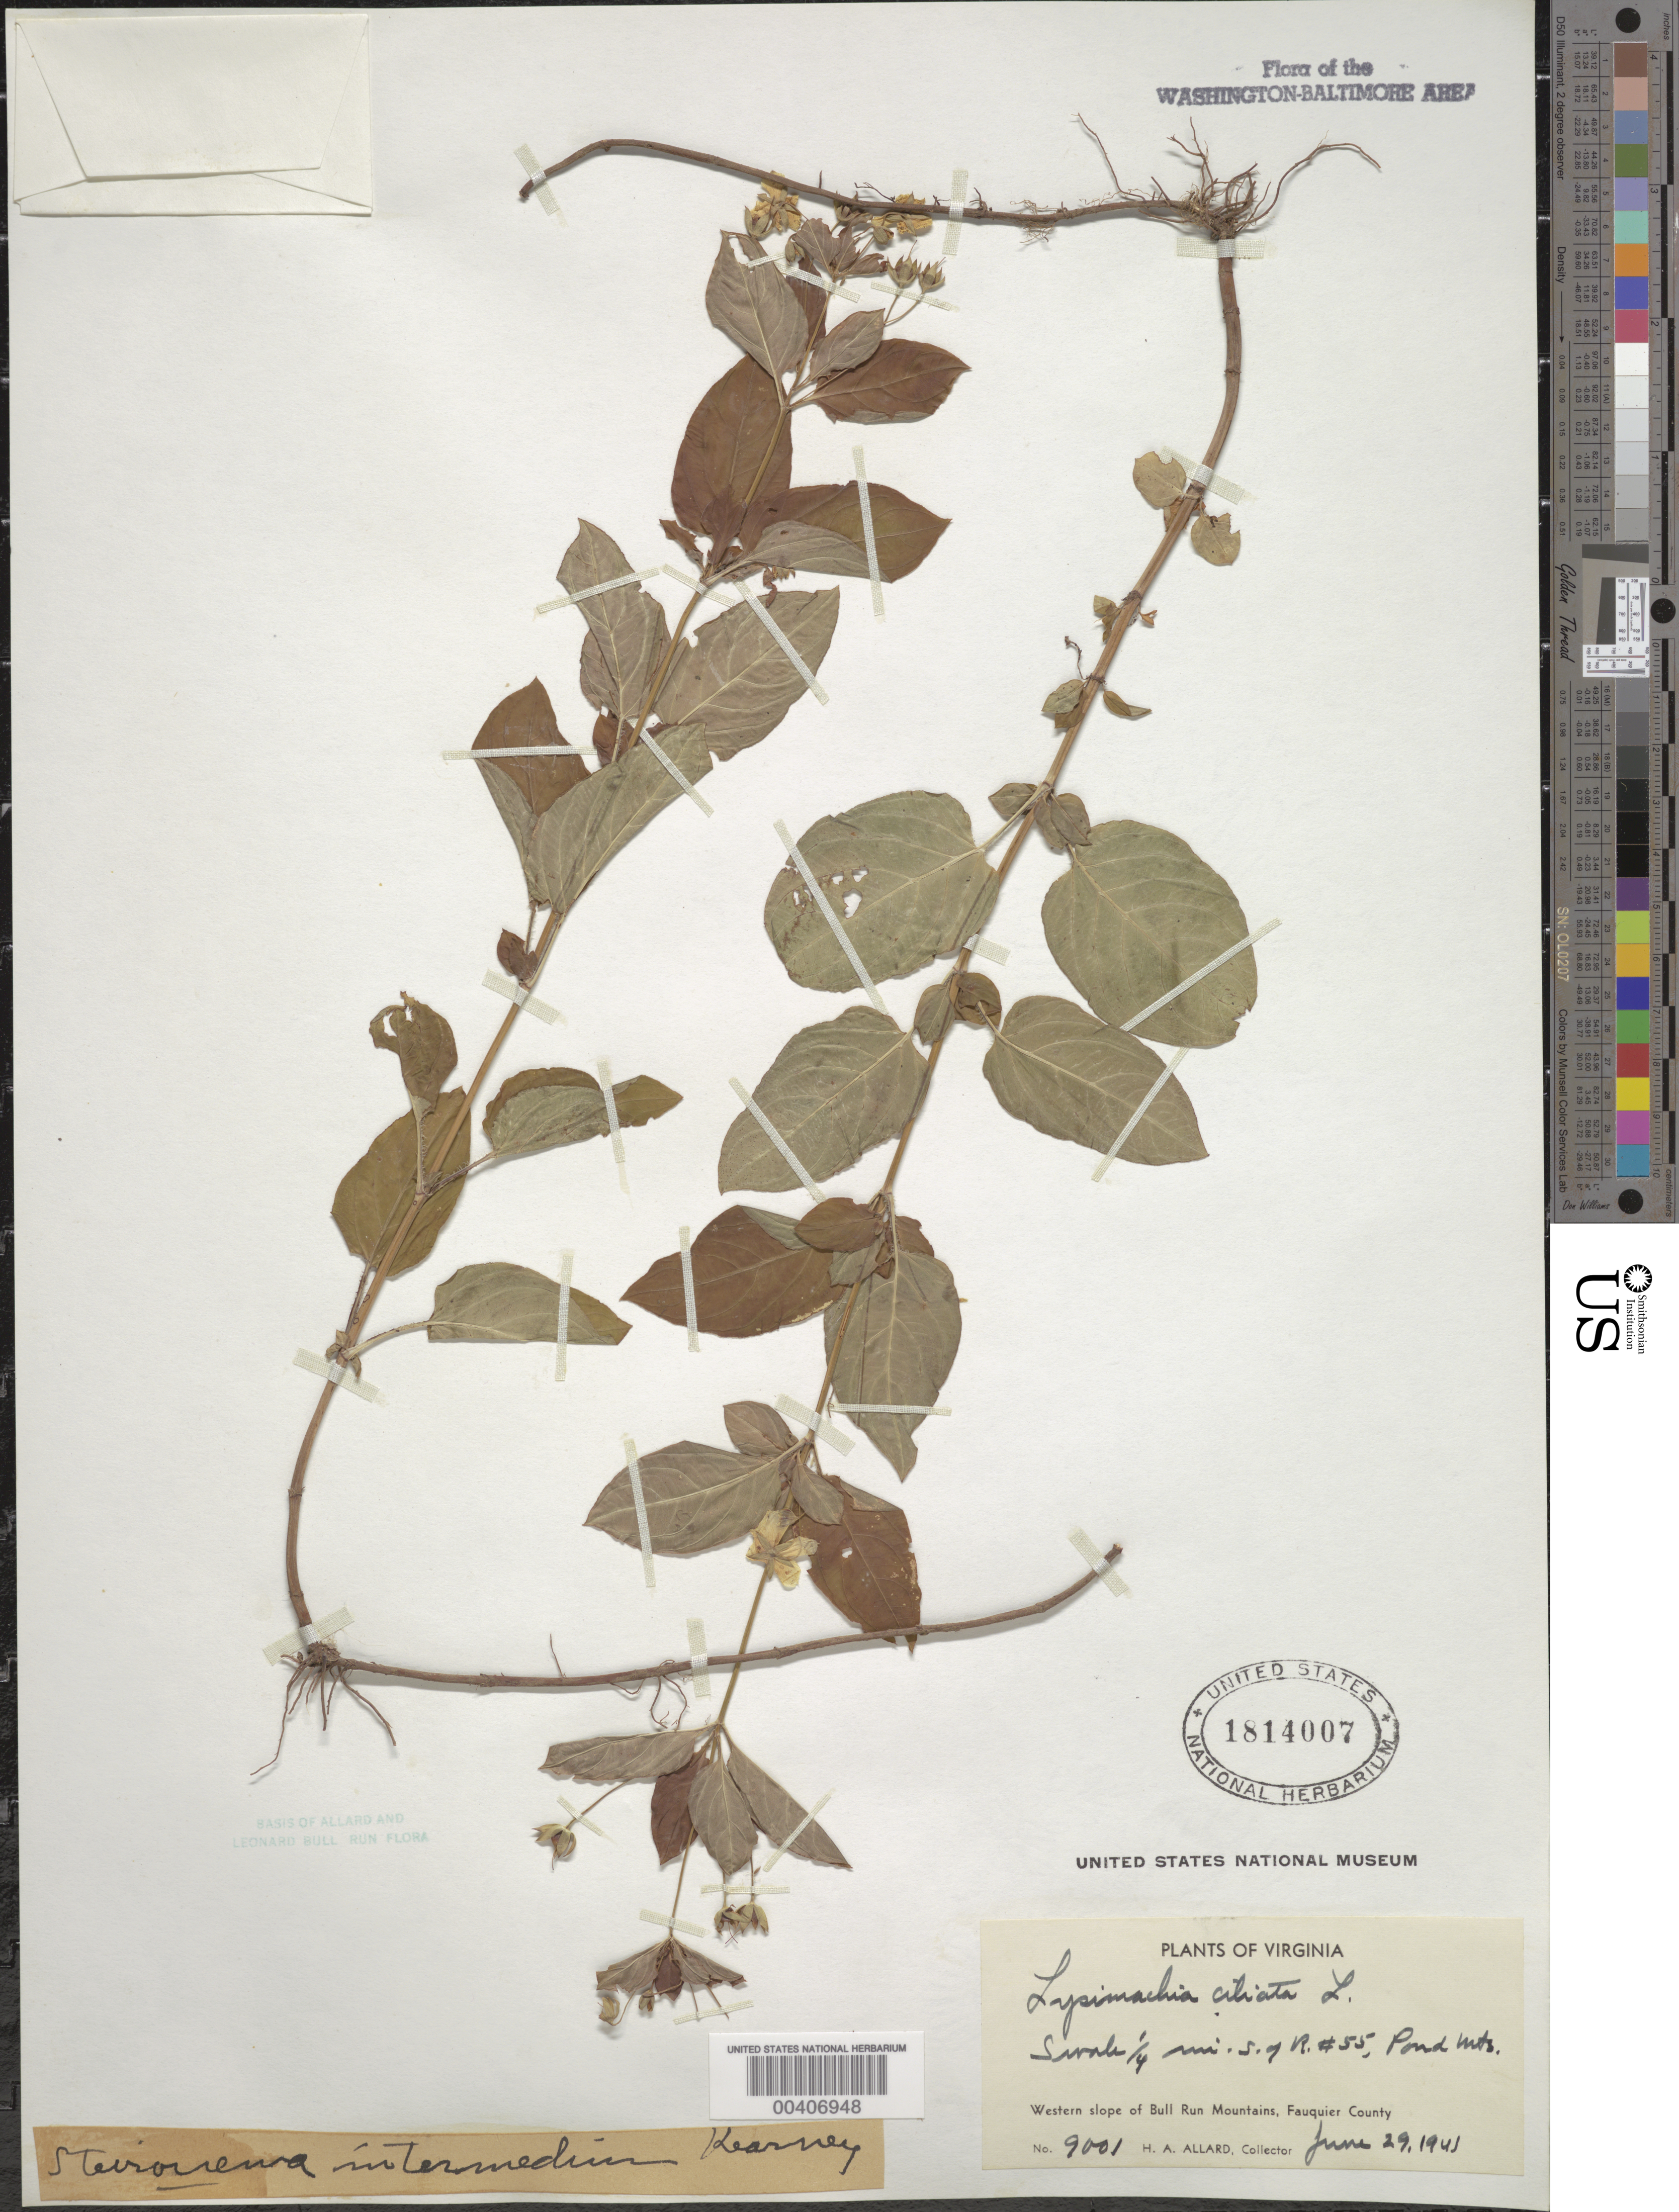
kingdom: Plantae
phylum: Tracheophyta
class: Magnoliopsida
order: Ericales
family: Primulaceae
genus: Lysimachia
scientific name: Lysimachia ciliata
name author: L.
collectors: H. A. Allard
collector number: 9001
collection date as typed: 29 Jun 1941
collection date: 1941-06-29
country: United States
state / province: Virginia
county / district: Fauquier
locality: South of Route 55, Pond Mountains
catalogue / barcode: US 1814007